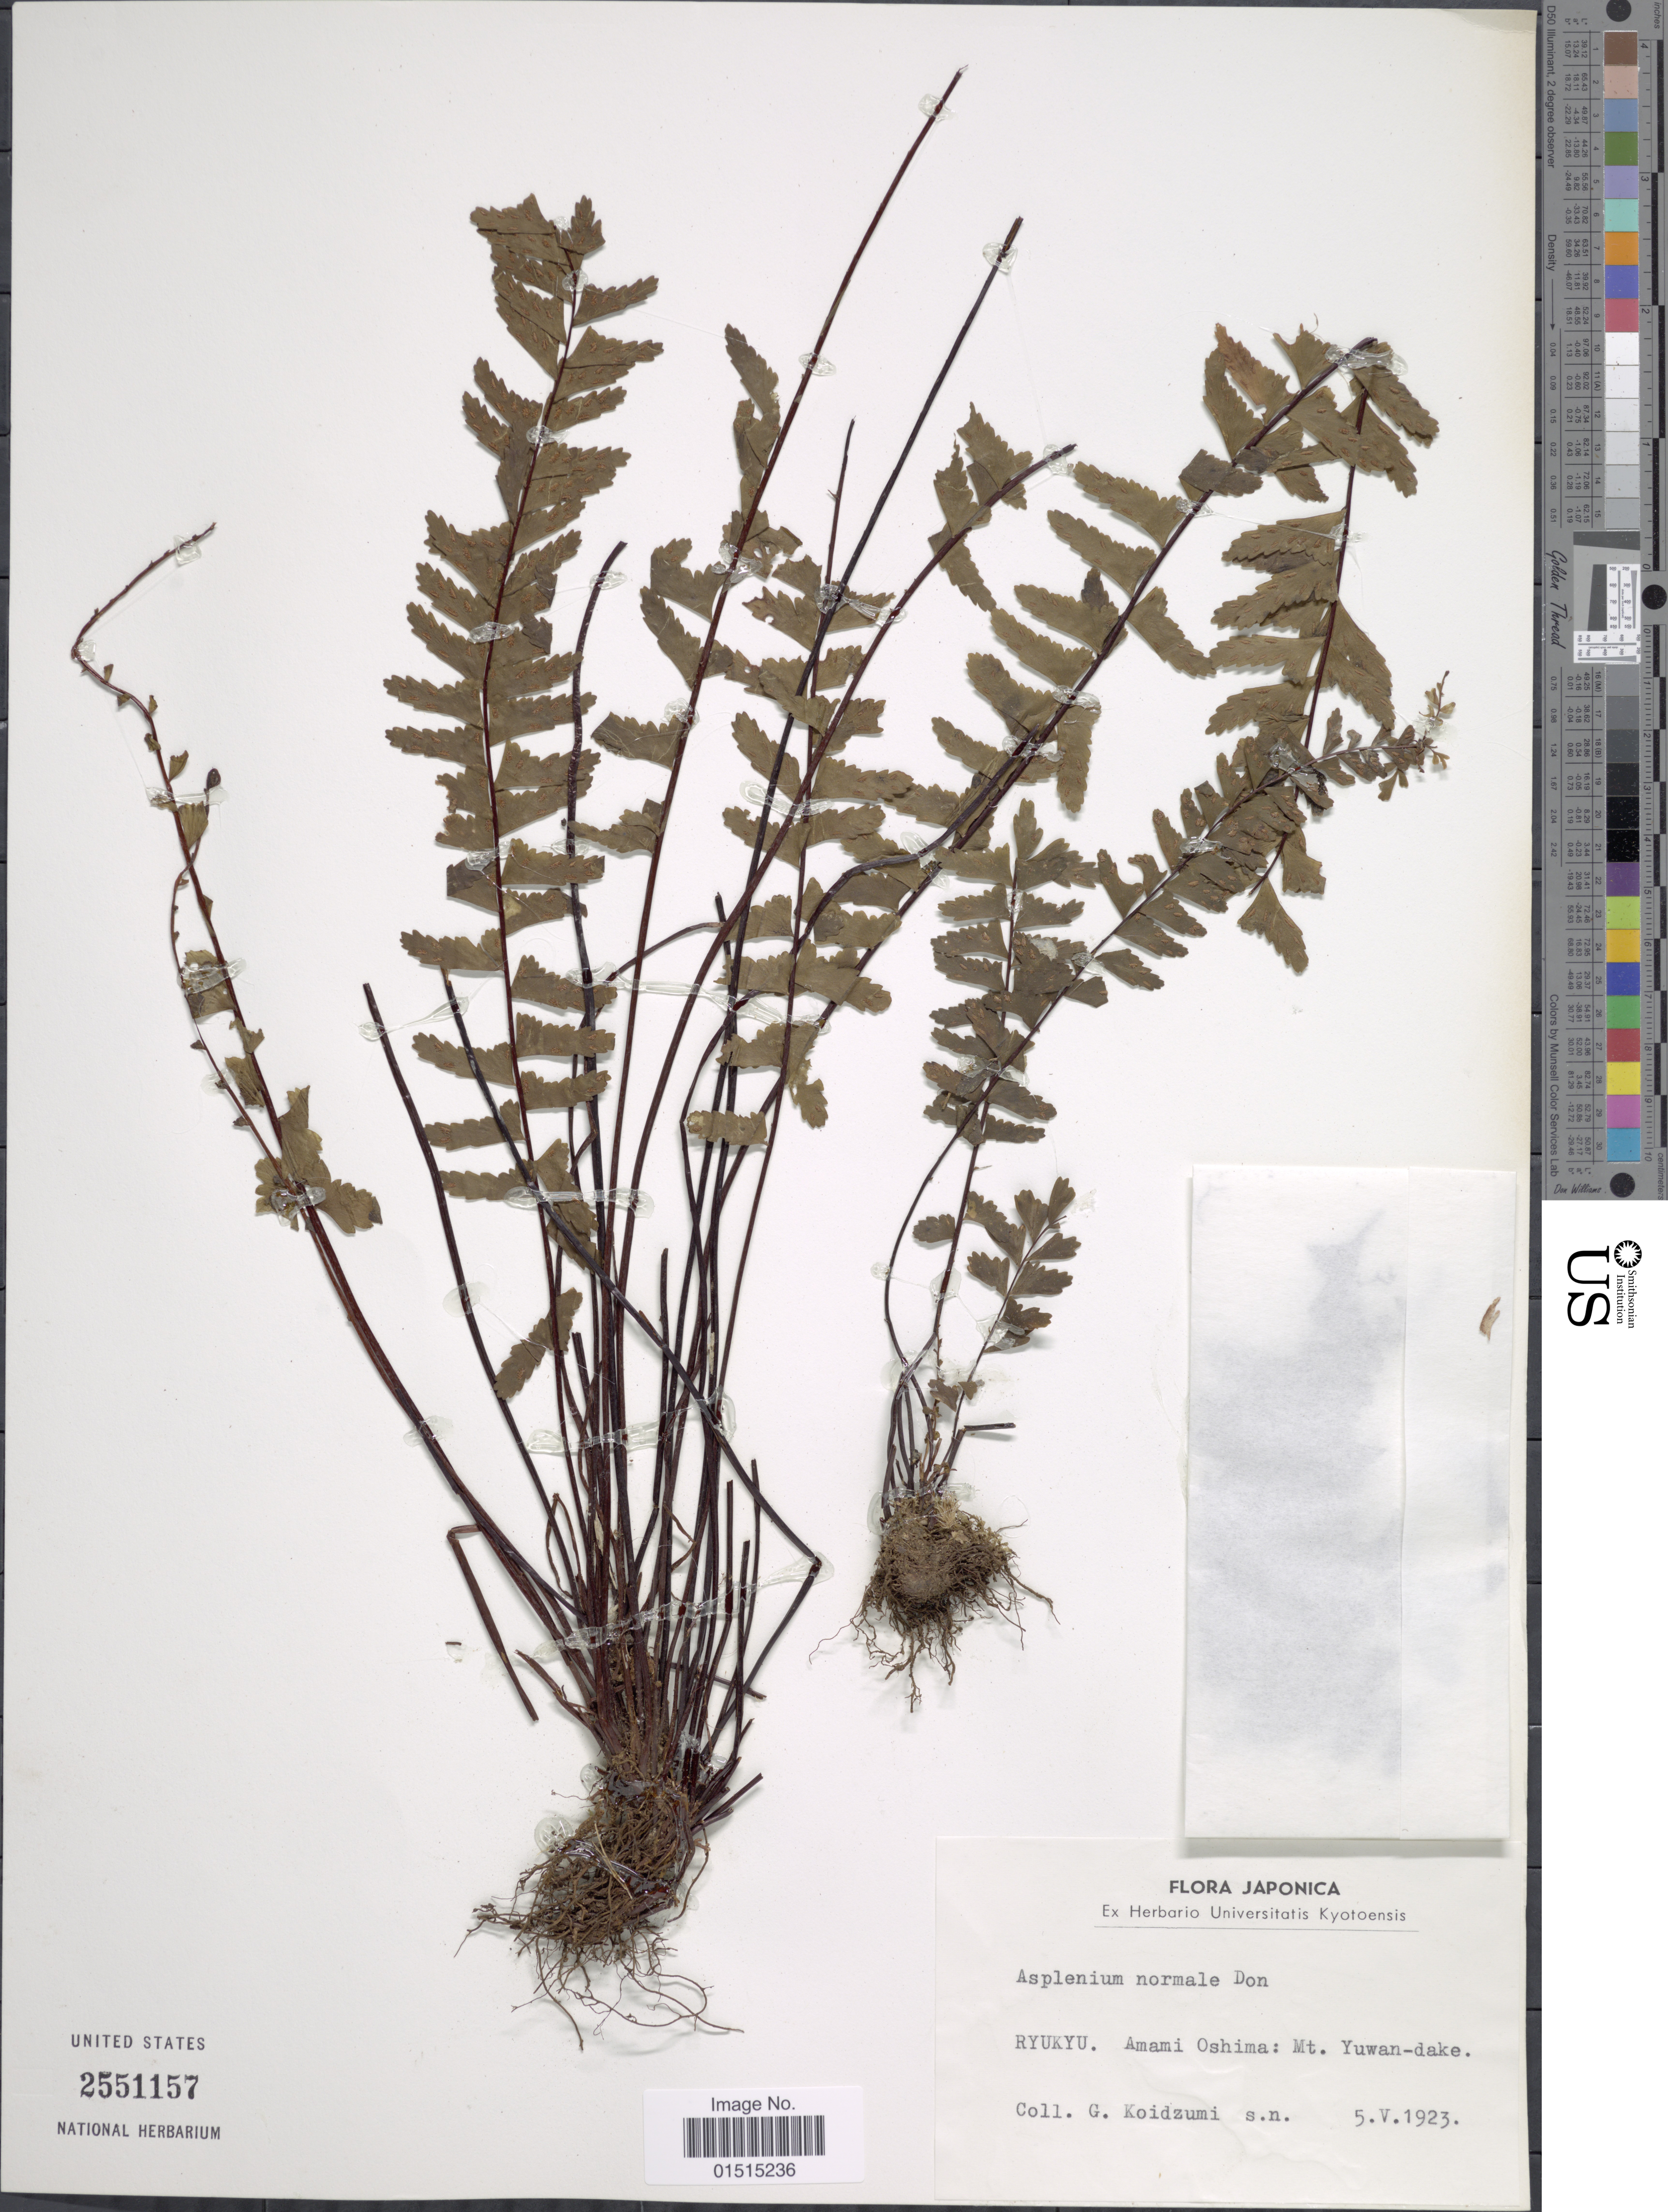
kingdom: Plantae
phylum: Tracheophyta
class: Polypodiopsida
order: Polypodiales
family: Aspleniaceae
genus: Asplenium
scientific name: Asplenium normale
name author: D. Don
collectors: G. Koidzumi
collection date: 1923-05-05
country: Japan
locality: Ryukyu, Amami Oshima: Mt. Yuwan Dake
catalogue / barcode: US 2551157